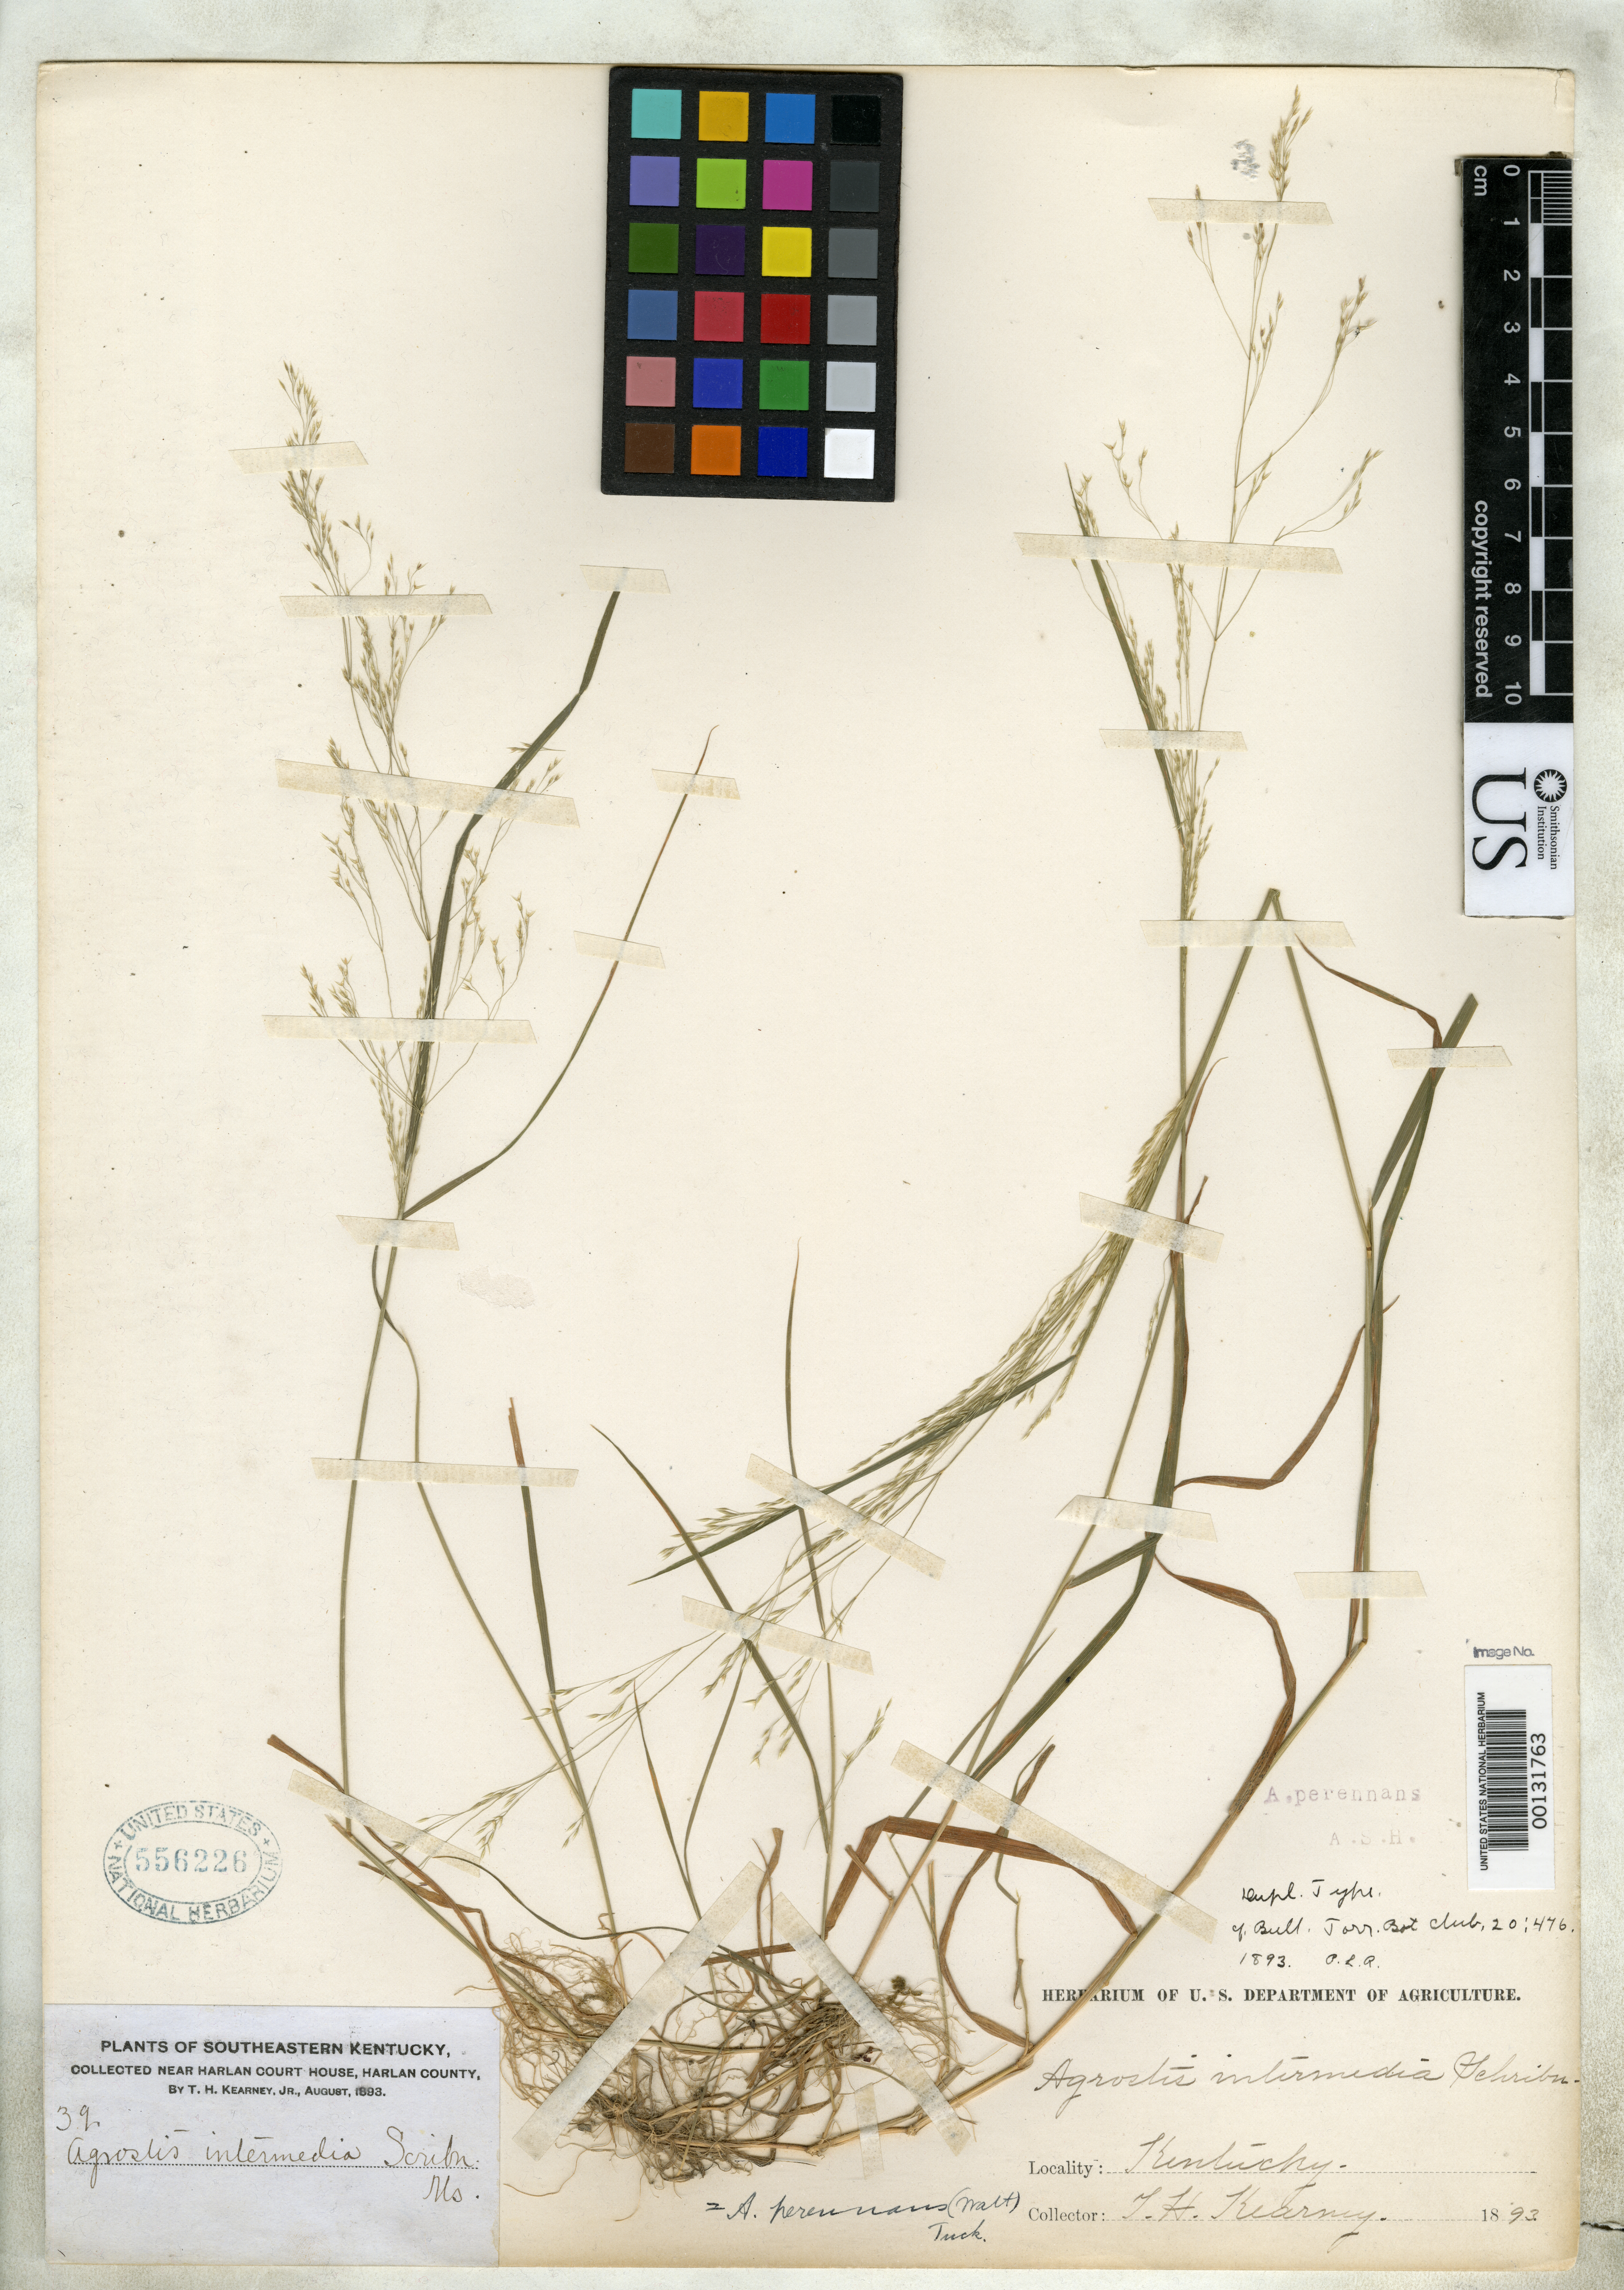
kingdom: Plantae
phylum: Tracheophyta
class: Liliopsida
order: Poales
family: Poaceae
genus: Agrostis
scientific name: Agrostis intermedia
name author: Scribn.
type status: Isotype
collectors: T. H. Kearney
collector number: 39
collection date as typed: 1893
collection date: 1893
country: United States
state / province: Kentucky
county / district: Harlan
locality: Summit of Pine Mt.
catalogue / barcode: US 556226